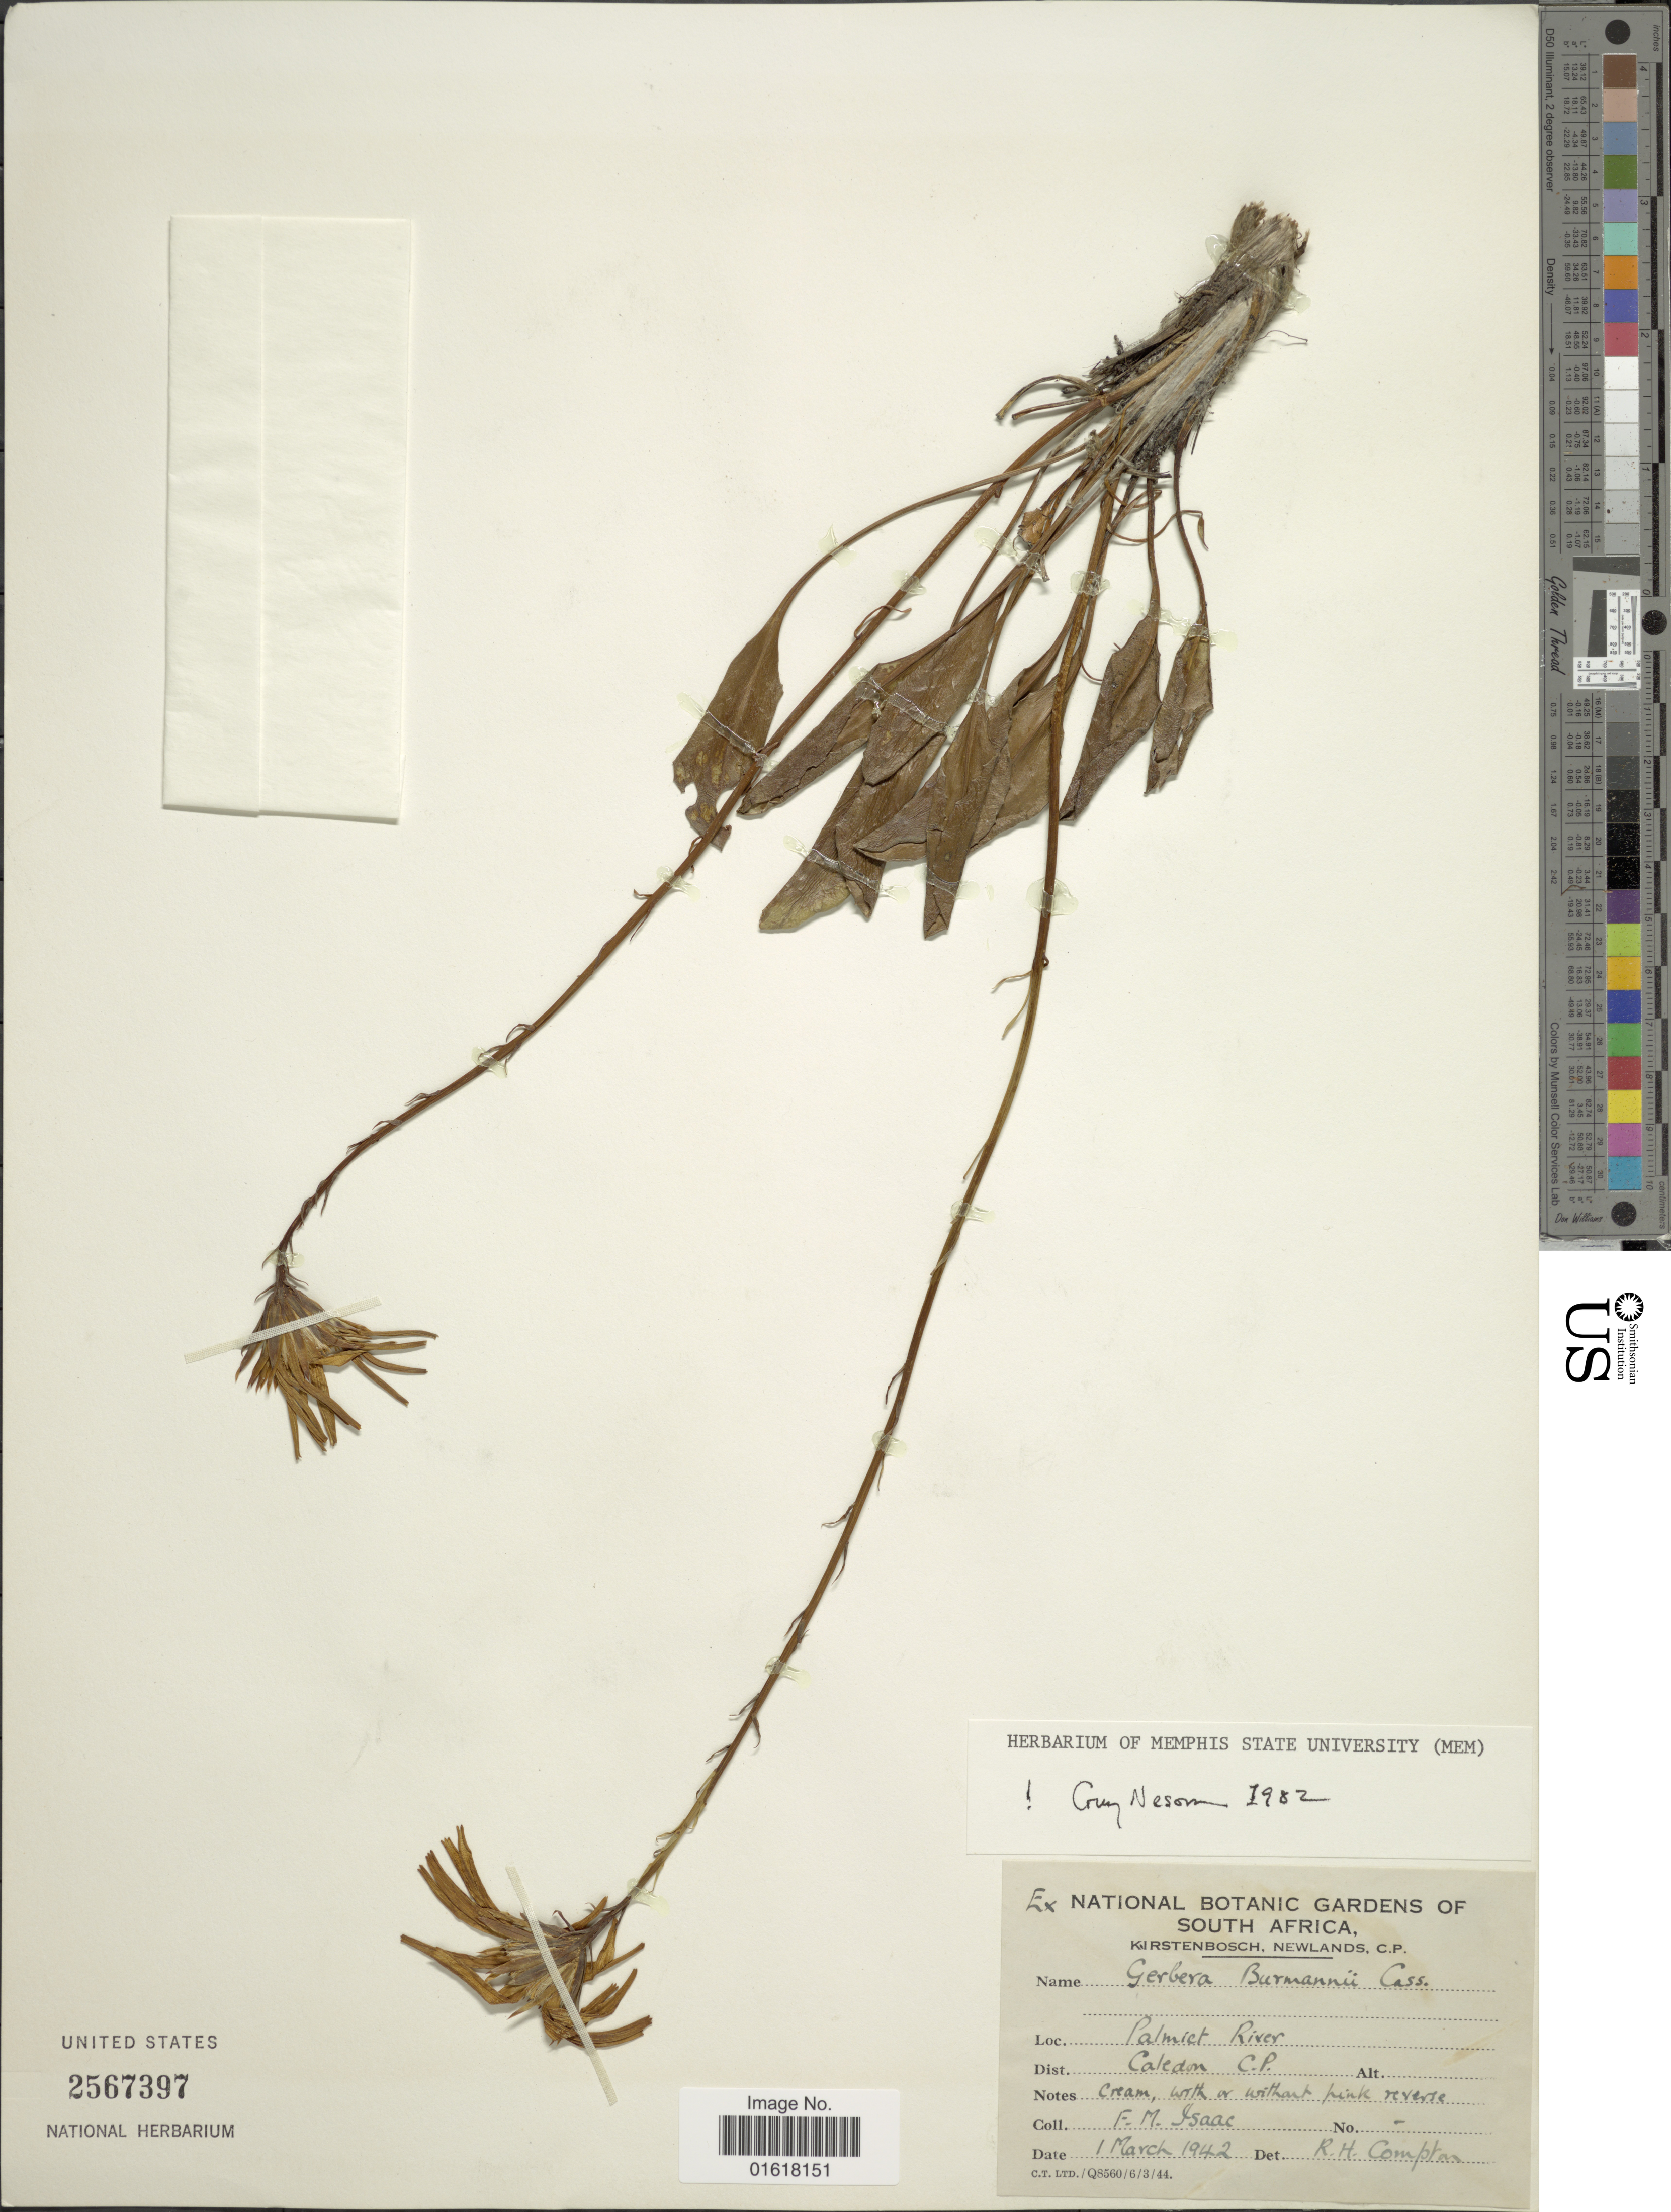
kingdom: Plantae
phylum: Tracheophyta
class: Magnoliopsida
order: Asterales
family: Asteraceae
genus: Gerbera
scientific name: Gerbera crocea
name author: (L.) Kuntze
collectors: F. Isaac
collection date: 1942-03-01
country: South Africa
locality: Palmiet River. Dist. Caledon C.P.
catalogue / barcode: US 2567397